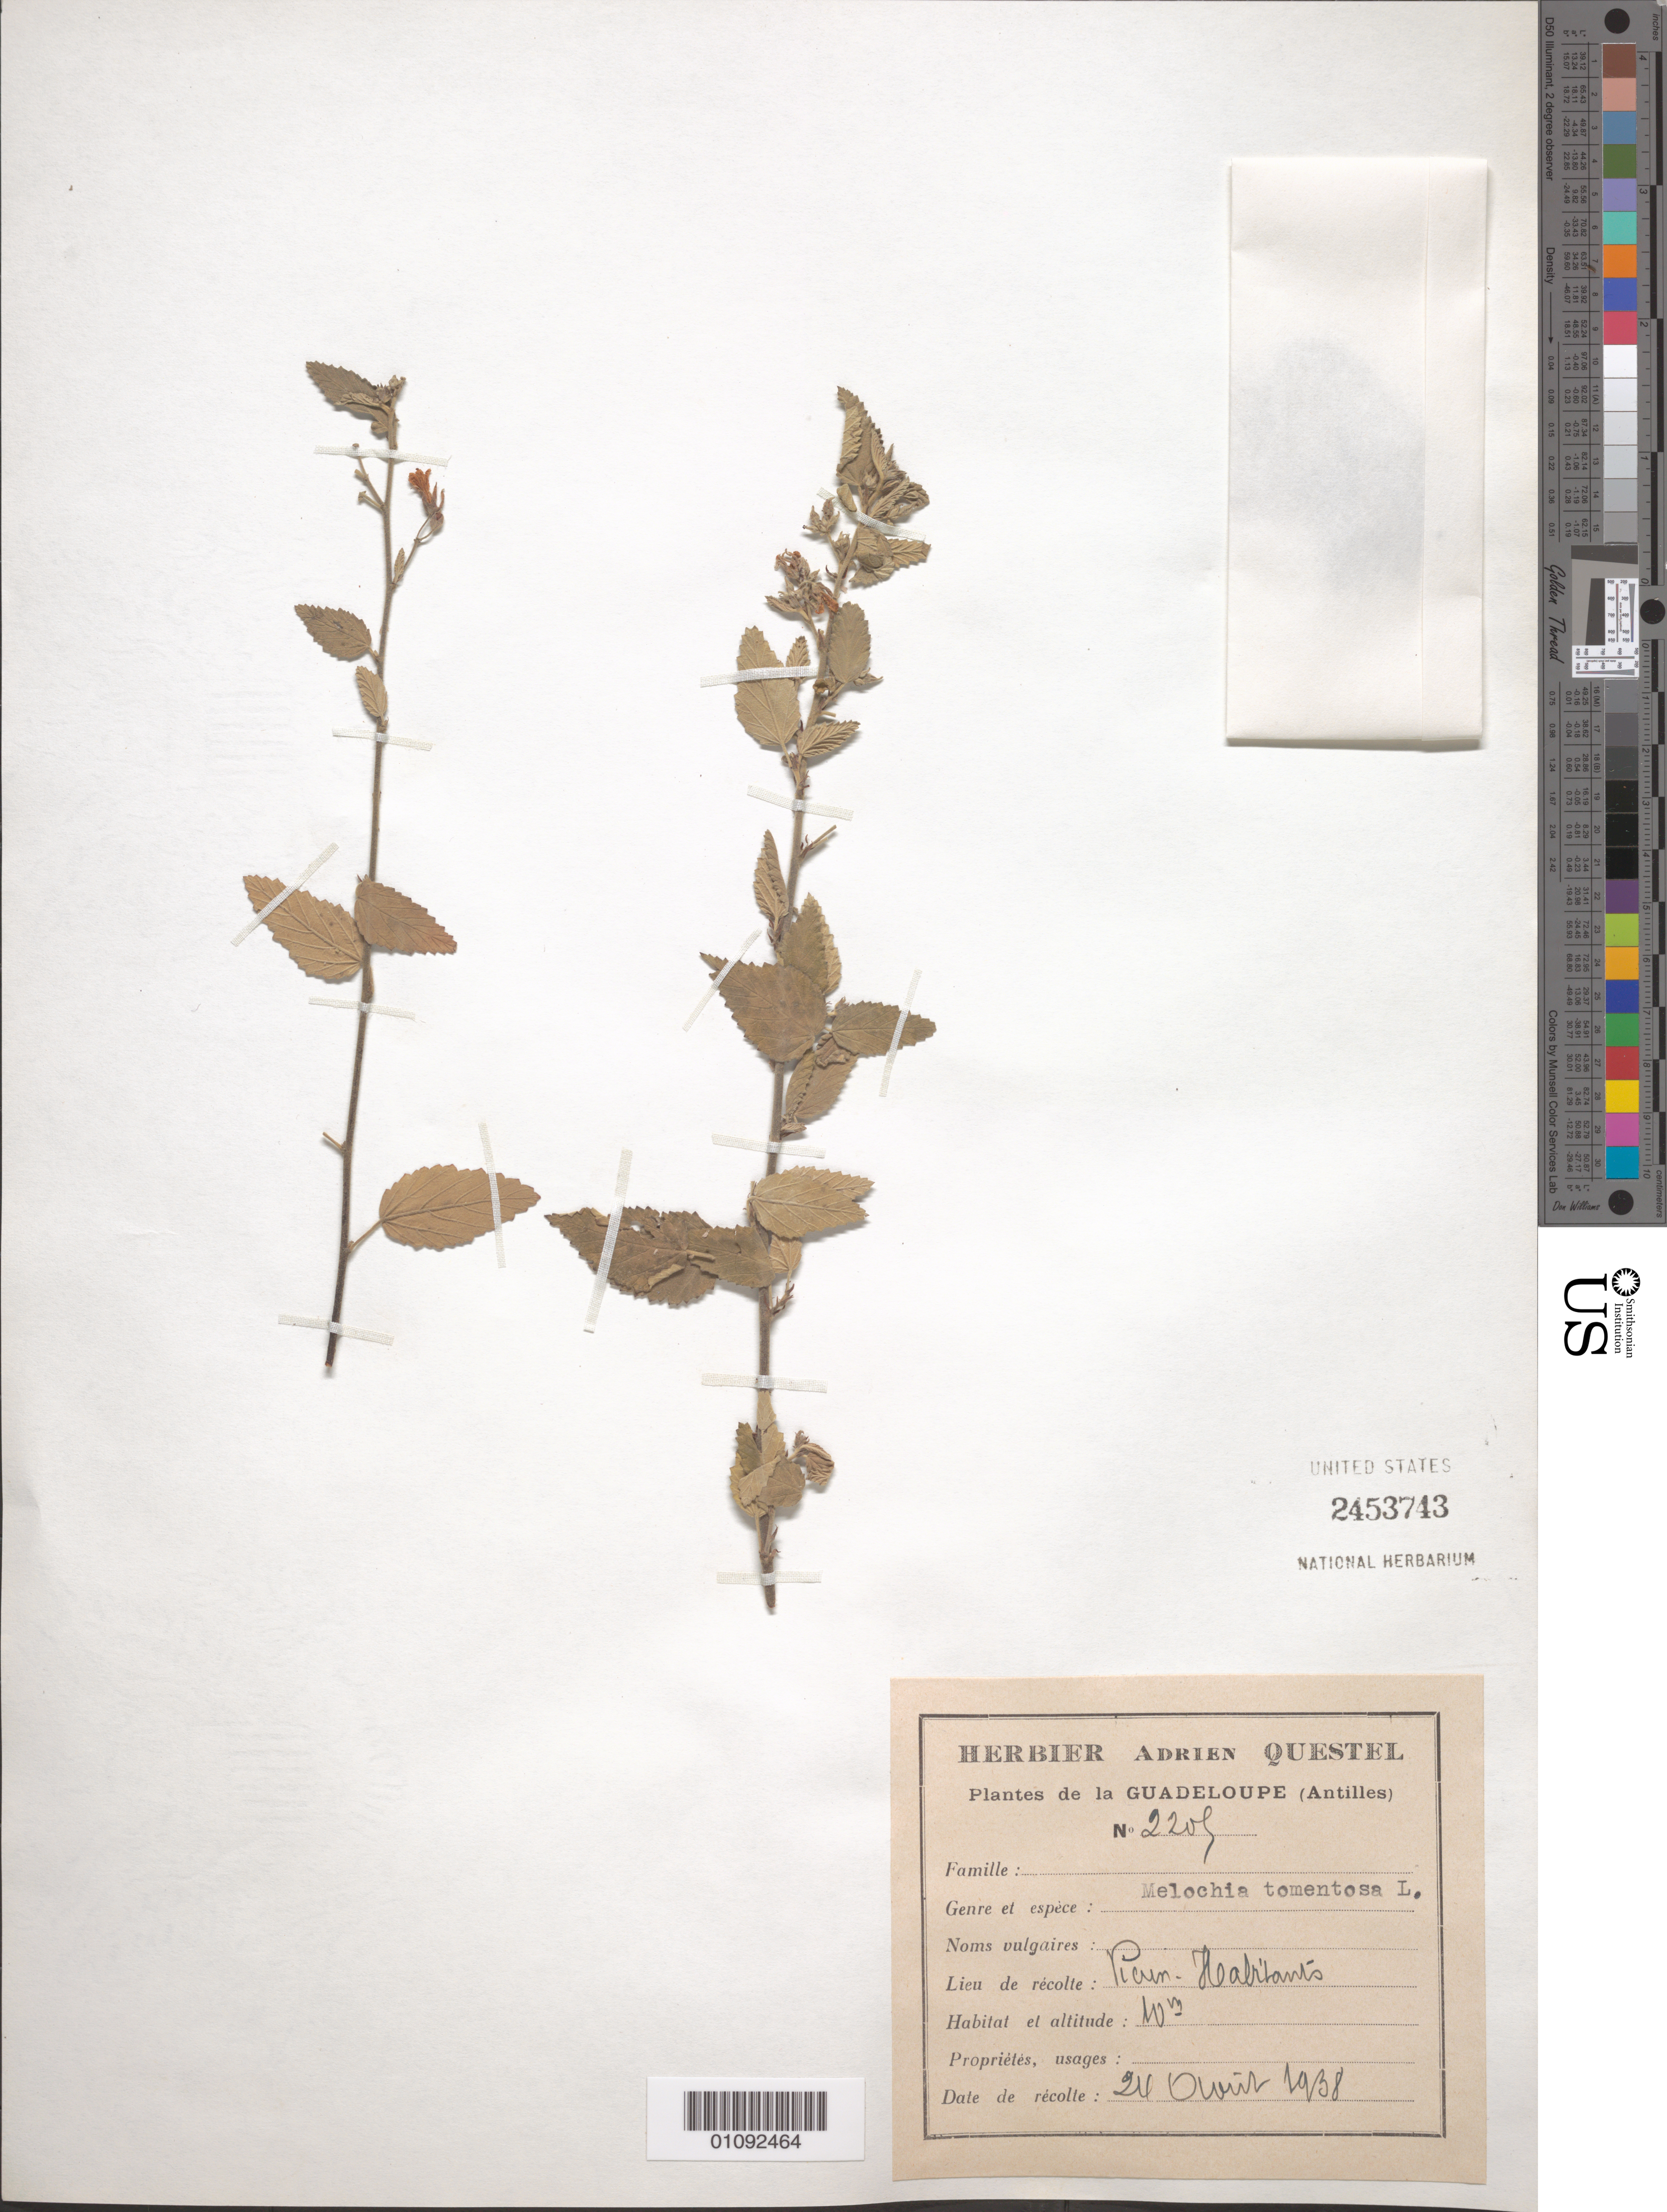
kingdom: Plantae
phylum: Tracheophyta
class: Magnoliopsida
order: Malvales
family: Malvaceae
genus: Melochia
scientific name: Melochia tomentosa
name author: L.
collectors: A. Questel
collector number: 2209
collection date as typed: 24 Apr 1938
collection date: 1938-04-24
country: Guadeloupe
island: Basse Terre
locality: Vieux-Habitants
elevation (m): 10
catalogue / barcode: US 2453743